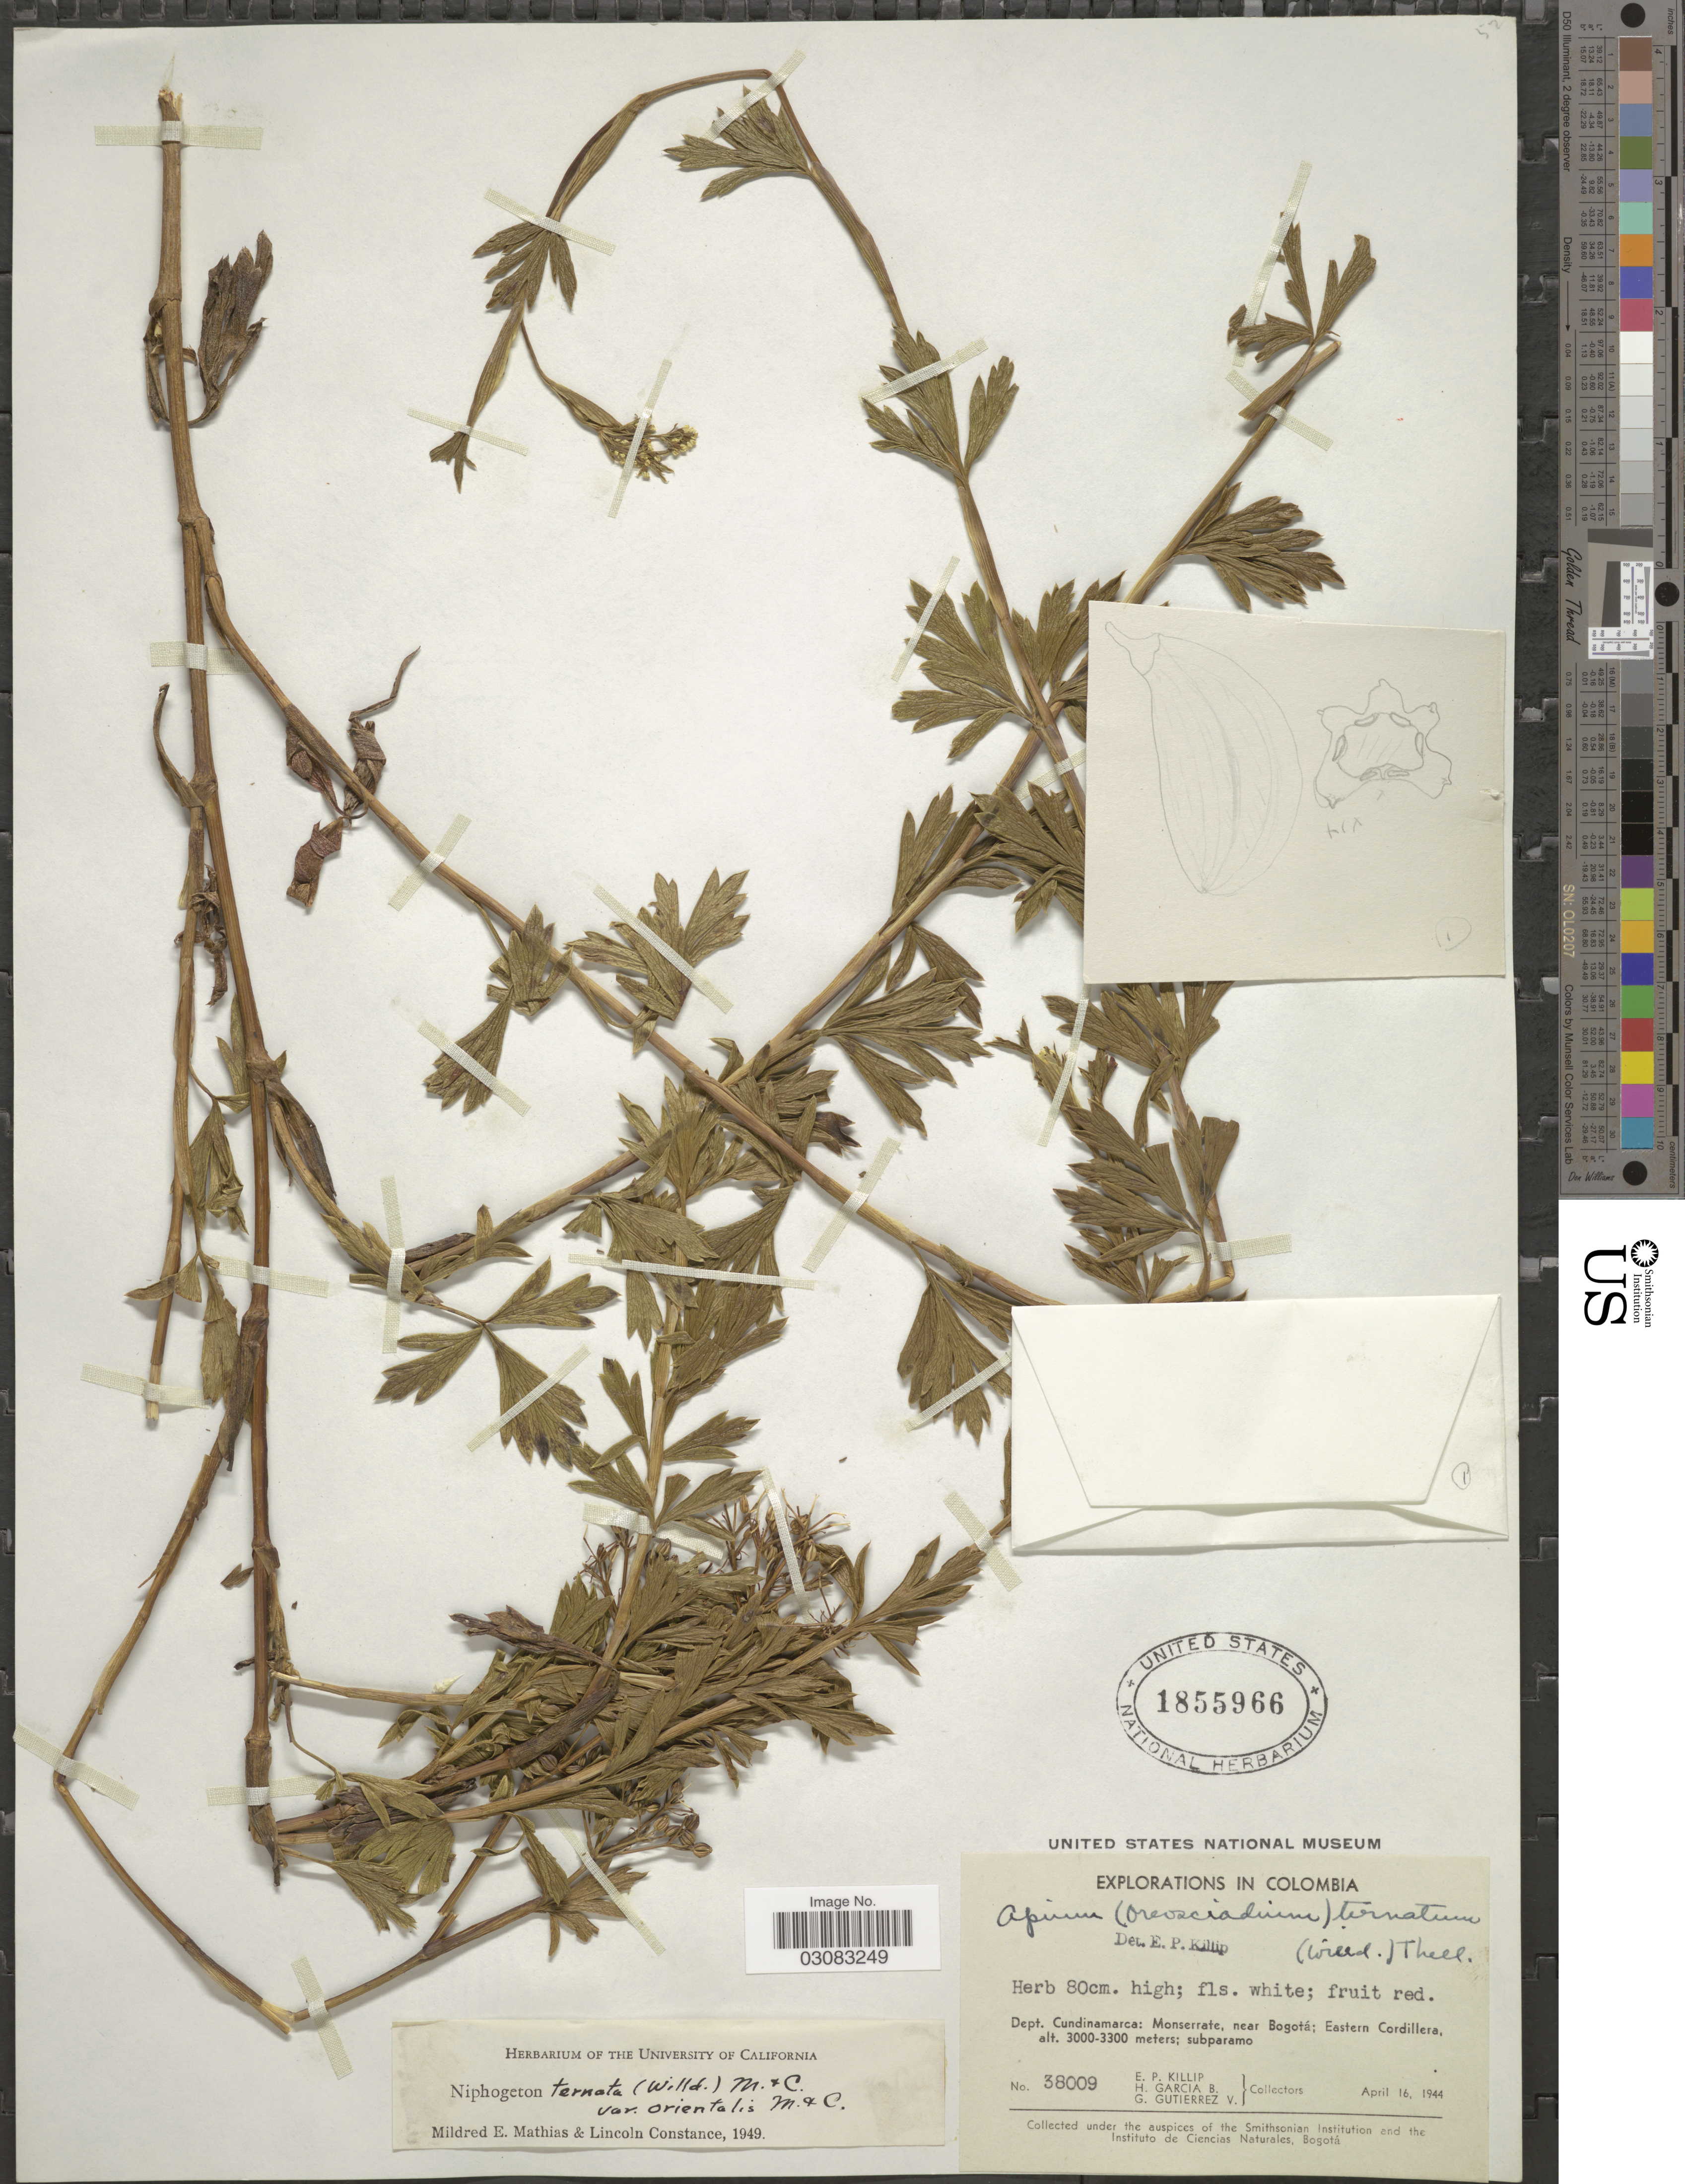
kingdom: Plantae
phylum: Tracheophyta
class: Magnoliopsida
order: Apiales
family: Apiaceae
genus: Niphogeton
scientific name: Niphogeton ternata var. orientalis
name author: Mathias & Constance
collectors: E. P. Killip, H. García B. & G. Gutiérrez V.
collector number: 38009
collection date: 1944-04-16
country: Colombia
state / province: Cundinamarca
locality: Dept. Cundinamarca: Monserrate, near Bogotá; Eastern Cordillera.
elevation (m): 3000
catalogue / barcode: US 1855966